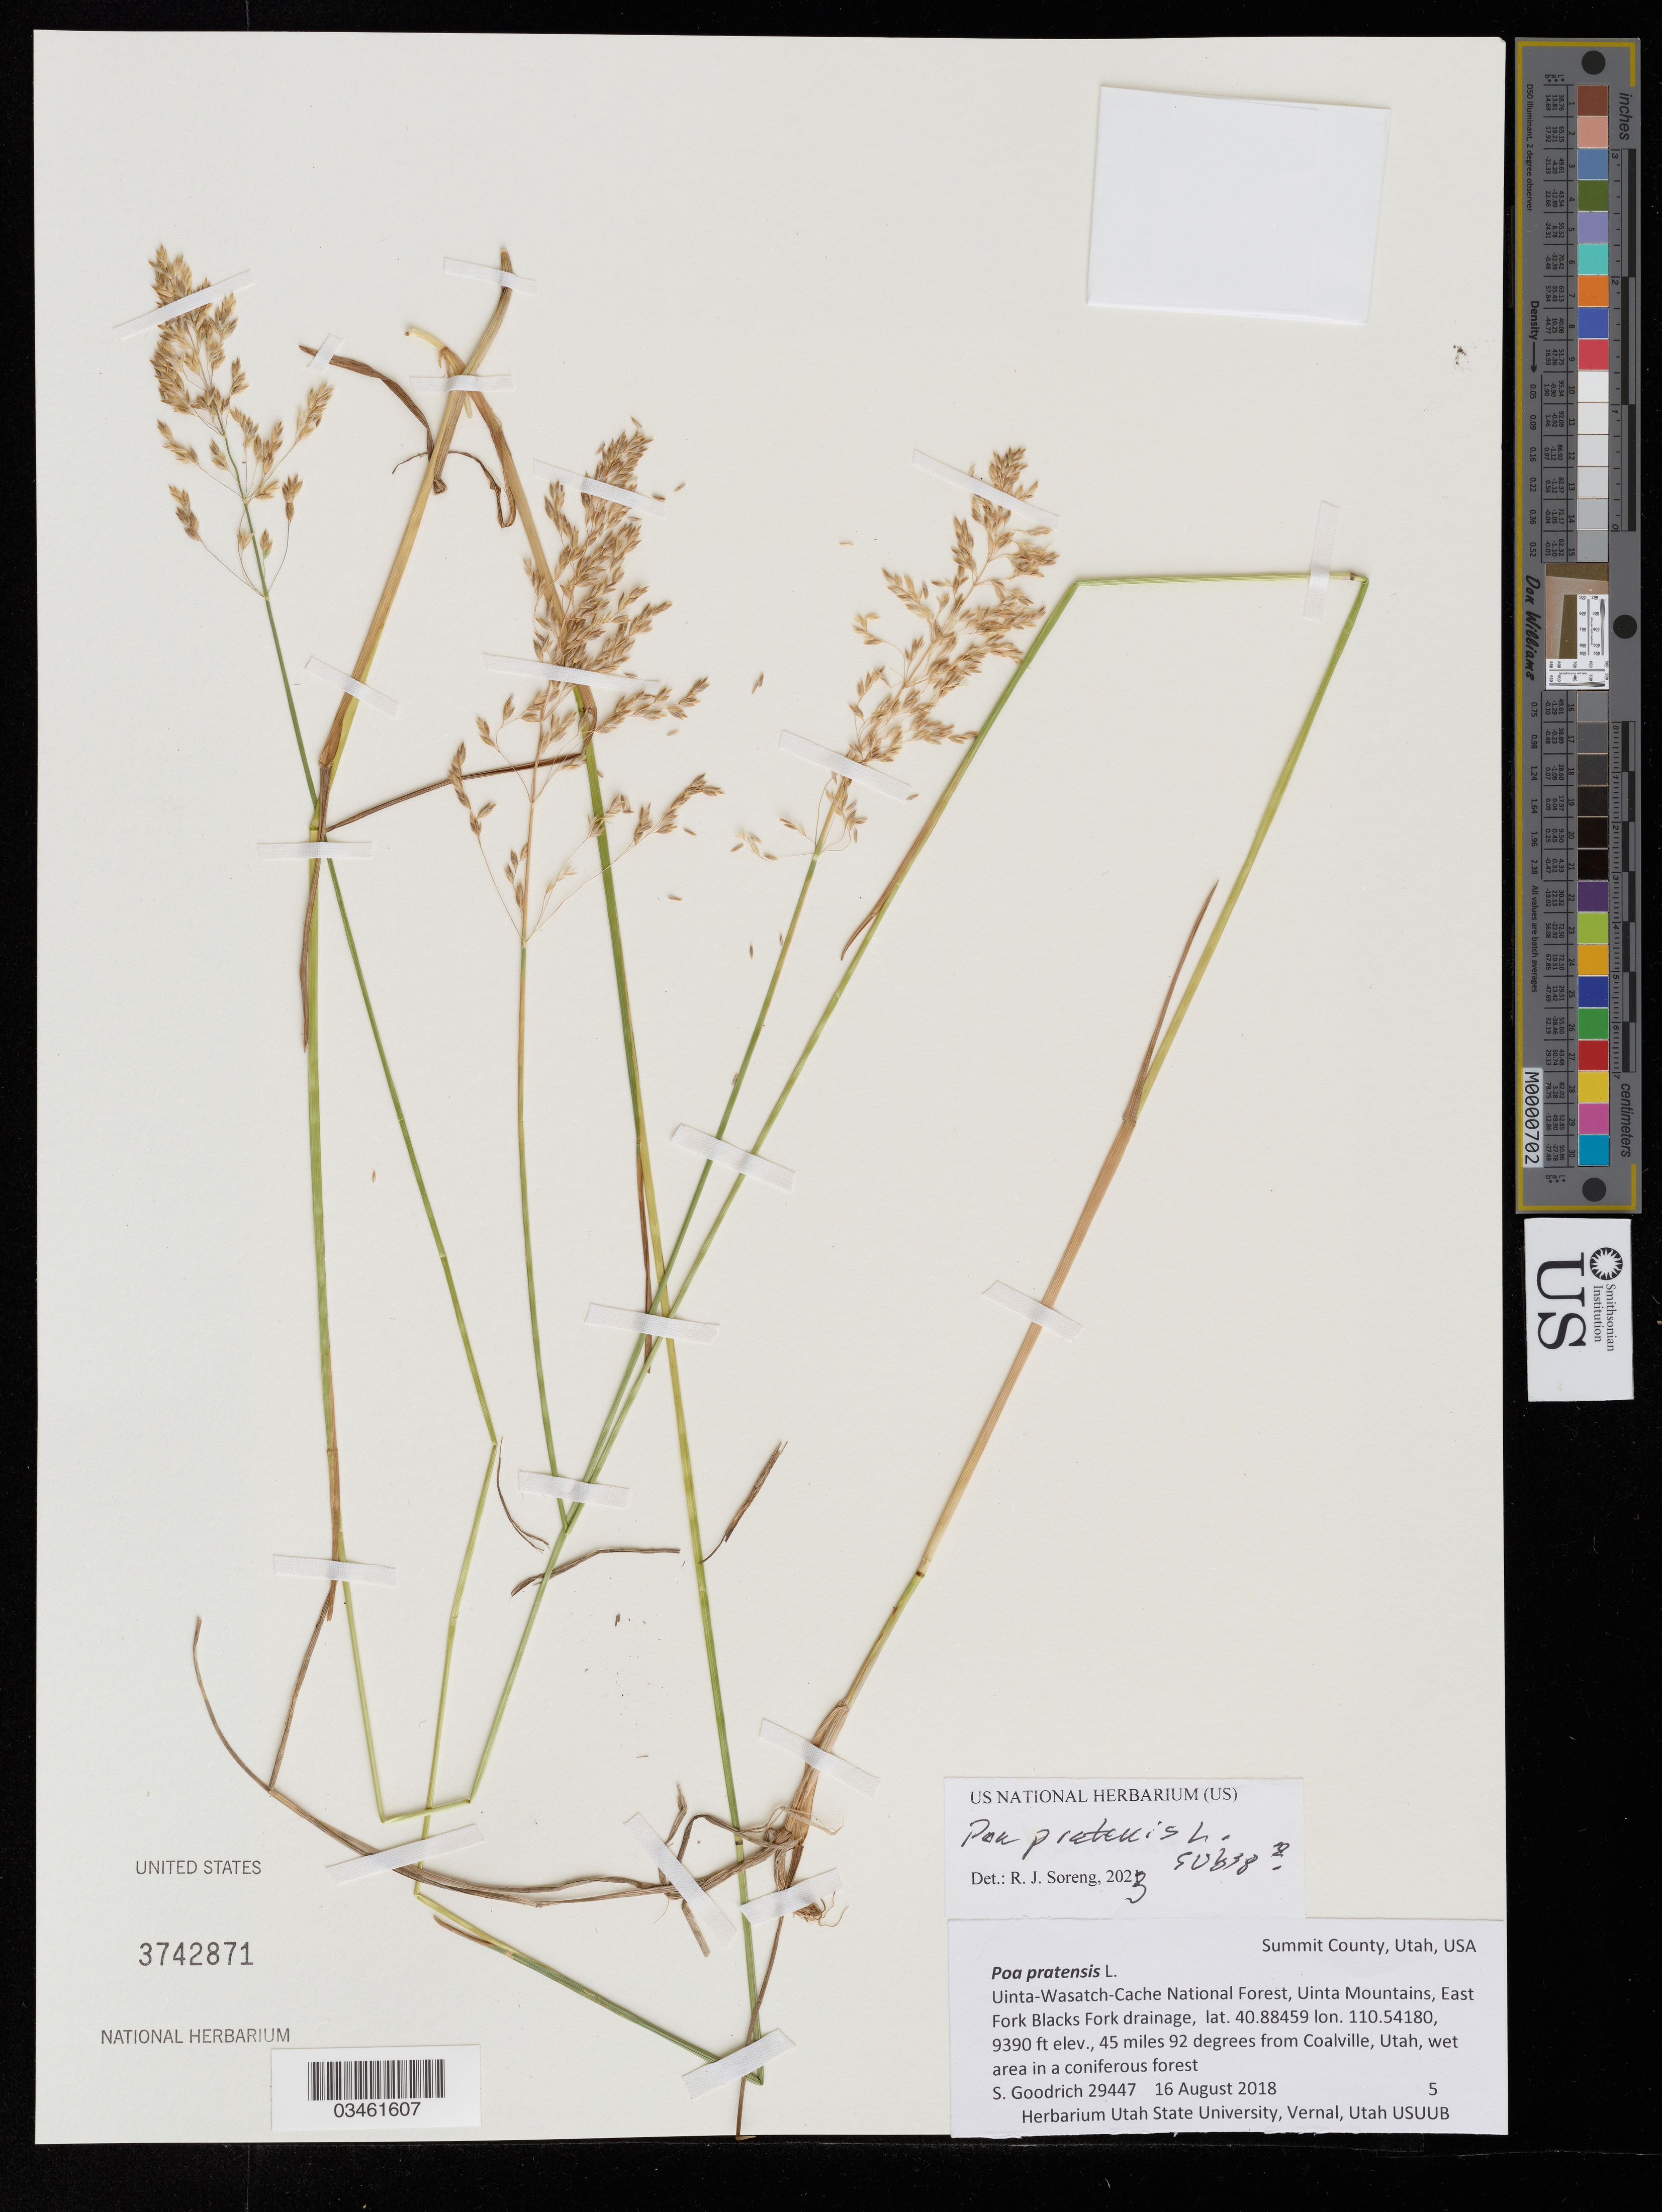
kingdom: Plantae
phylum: Tracheophyta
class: Liliopsida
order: Poales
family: Poaceae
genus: Poa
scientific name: Poa pratensis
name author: L.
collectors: S. Goodrich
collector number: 29447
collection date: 2018-08-16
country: United States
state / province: Utah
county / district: Summit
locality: Summit County. Uinta-Wasatch-Cache National Forest, Uinta Mountains, East Fork Blacks Fork drainage, 45 miles 92 degrees from Coalville, Utah, wet area in a coniferous forest.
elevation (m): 2862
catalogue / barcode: US 3742871